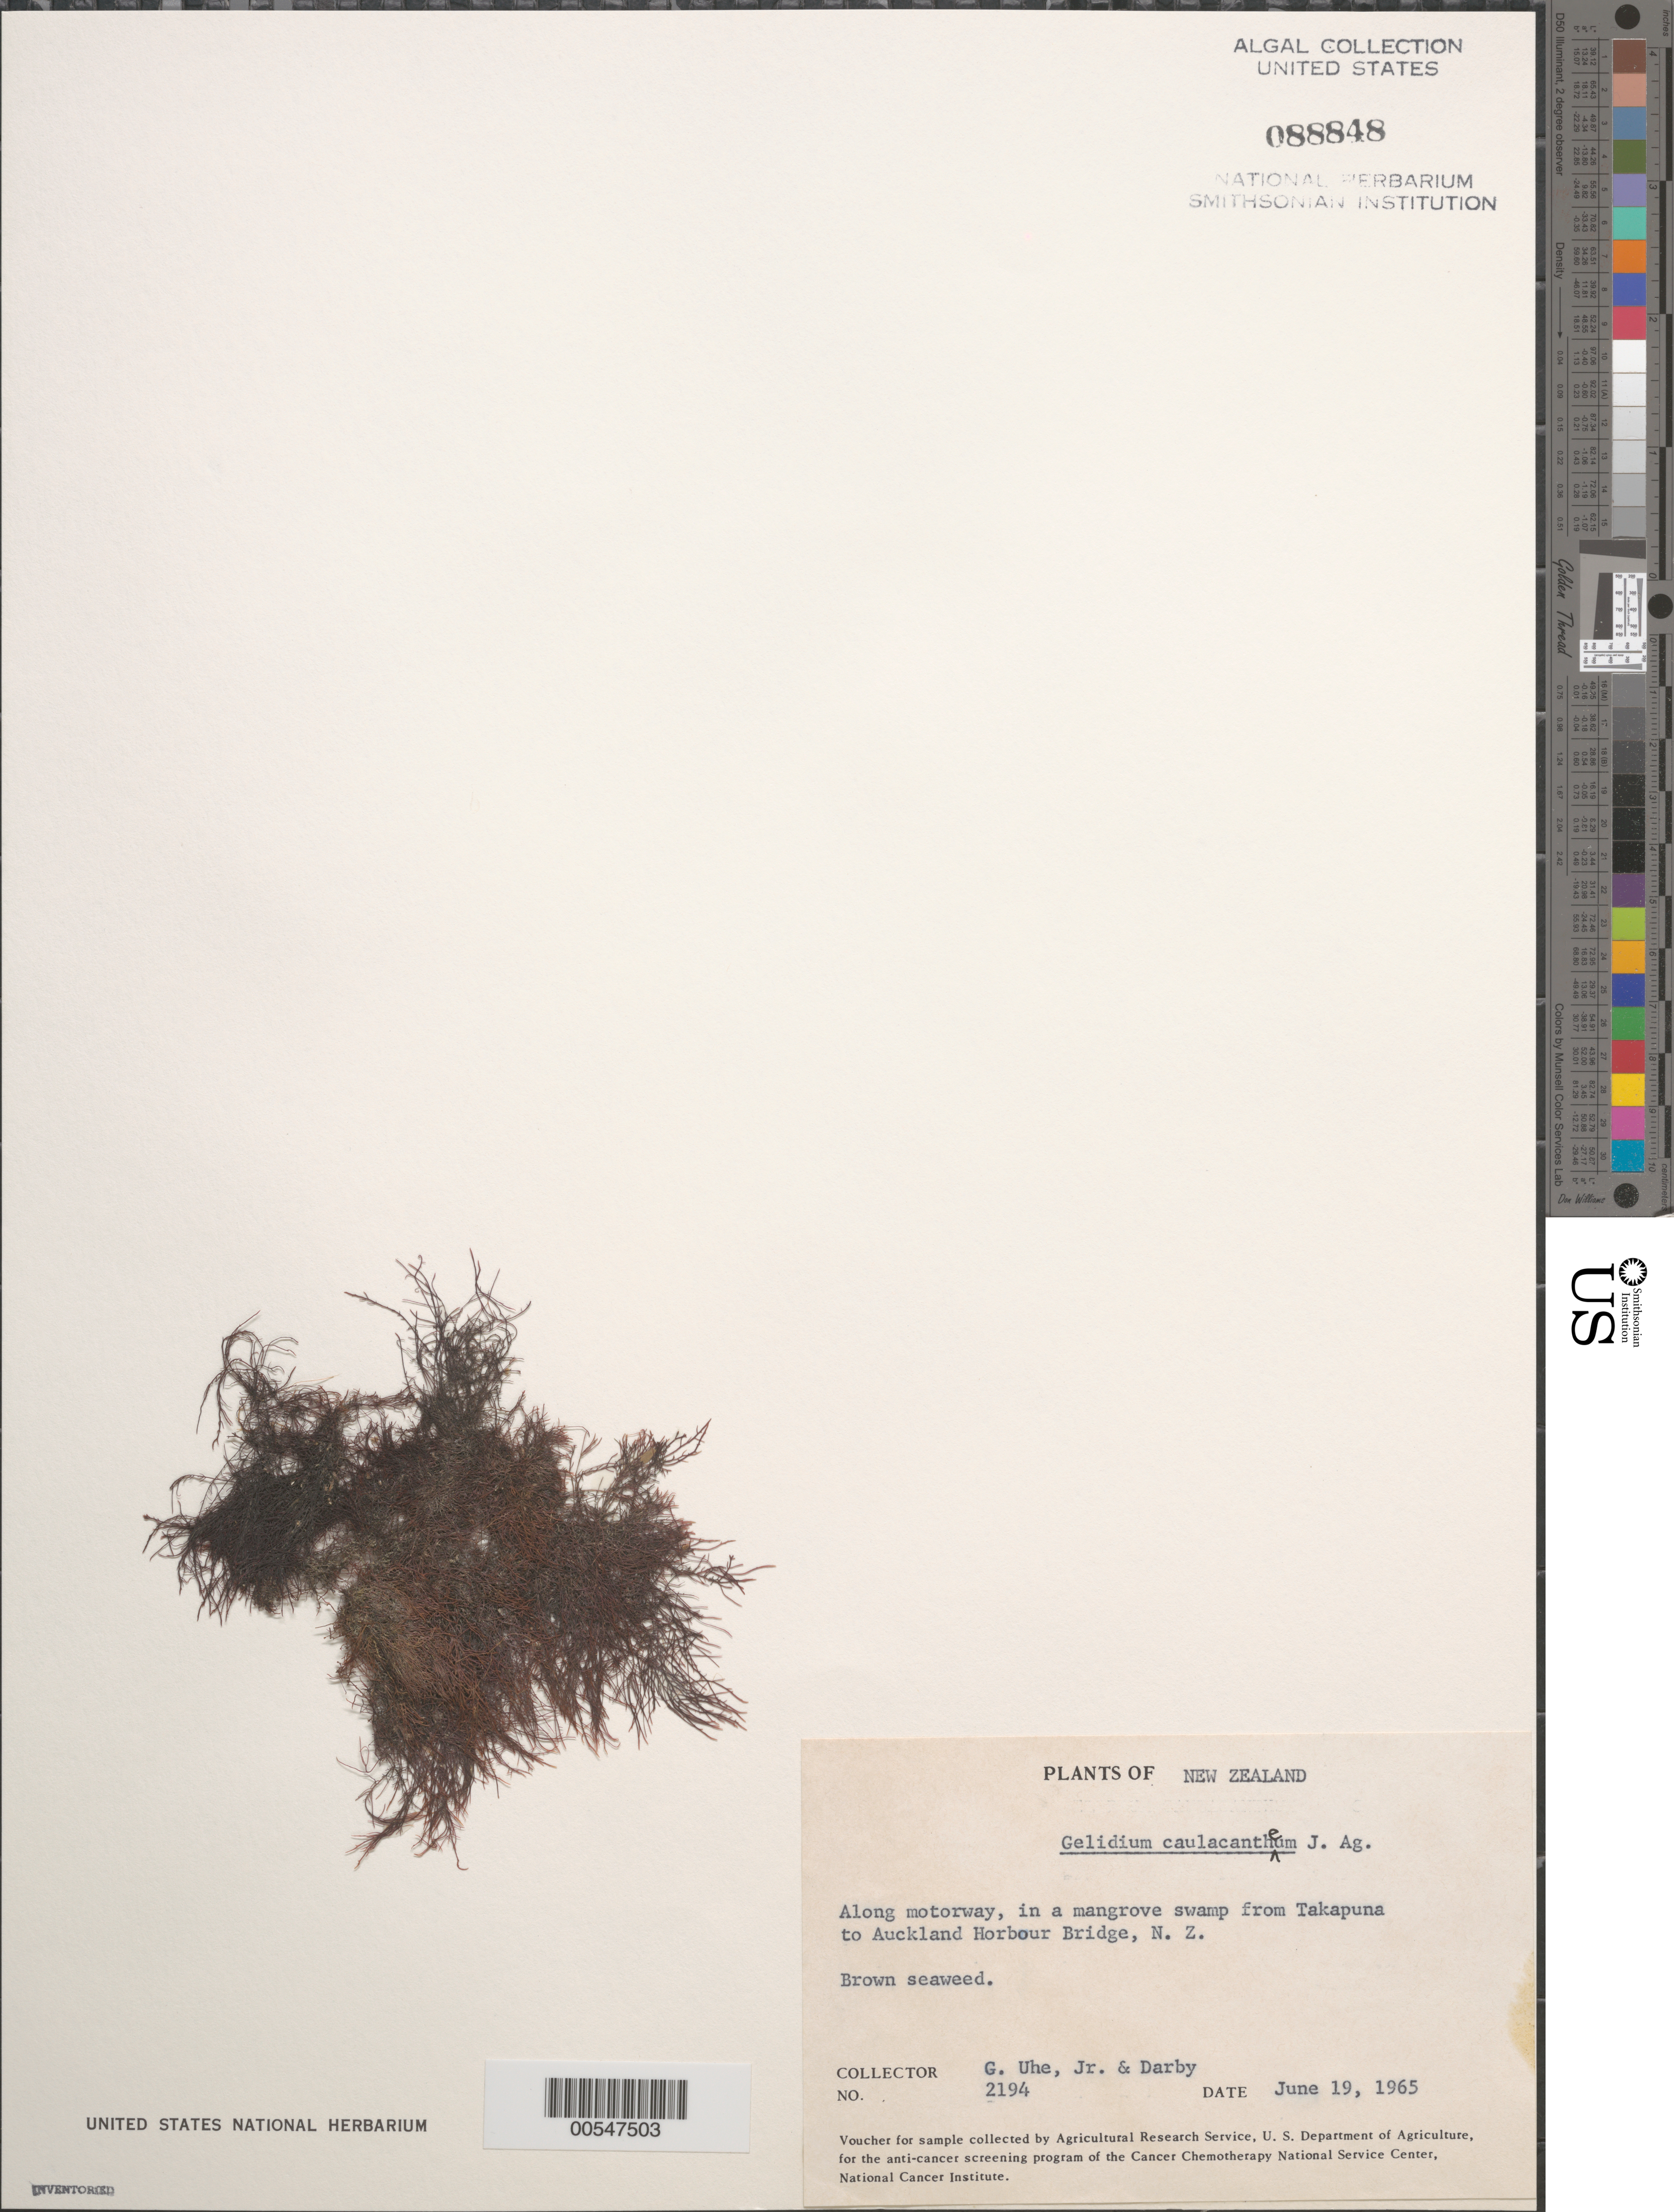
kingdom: Plantae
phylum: Rhodophyta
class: Florideophyceae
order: Gelidiales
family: Gelidiaceae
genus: Gelidium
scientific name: Gelidium caulacantheum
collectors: G. Uhe Jr. & -. Darby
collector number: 2194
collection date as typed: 19 Jun 1965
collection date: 1965-06-19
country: New Zealand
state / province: Auckland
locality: Between takapuna and auckland harbor bridge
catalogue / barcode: US 88848